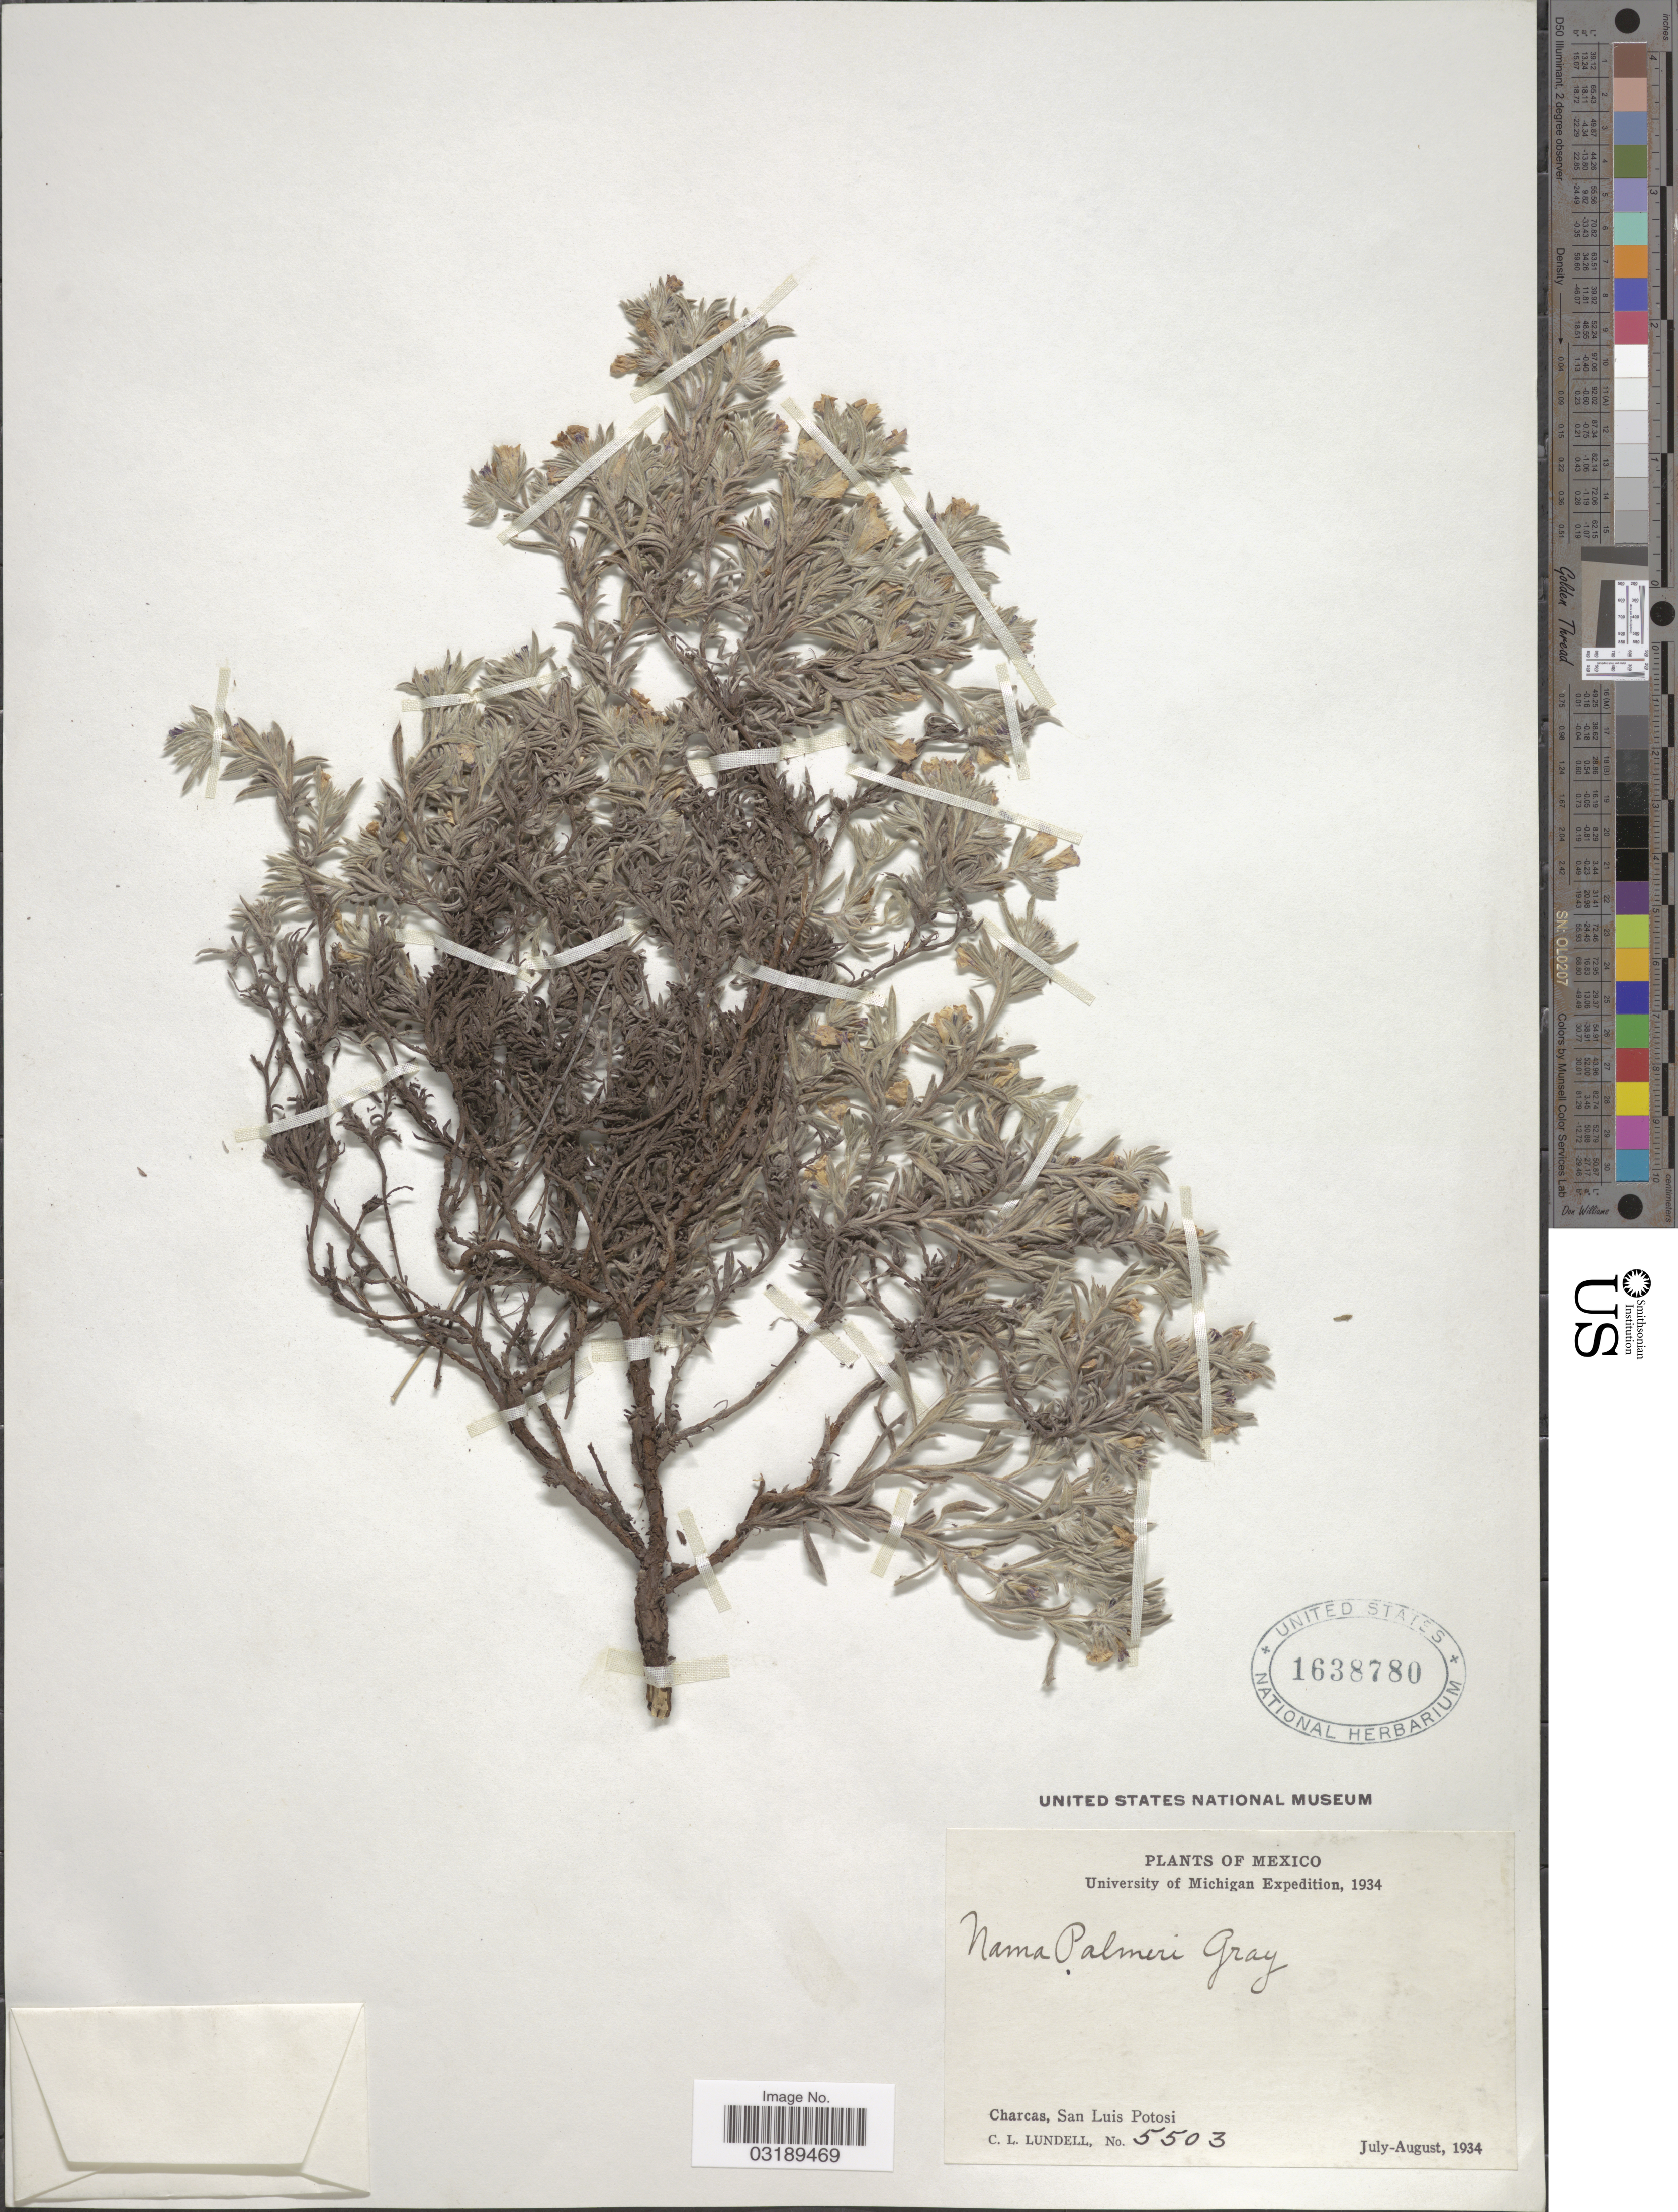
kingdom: Plantae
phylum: Tracheophyta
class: Magnoliopsida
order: Boraginales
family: Namaceae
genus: Nama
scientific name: Nama palmeri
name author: A. Gray in Hemsl.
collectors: C. L. Lundell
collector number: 5503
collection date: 1934-07/1934-08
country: Mexico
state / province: San Luis Potosí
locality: Charcas.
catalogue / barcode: US 1638780